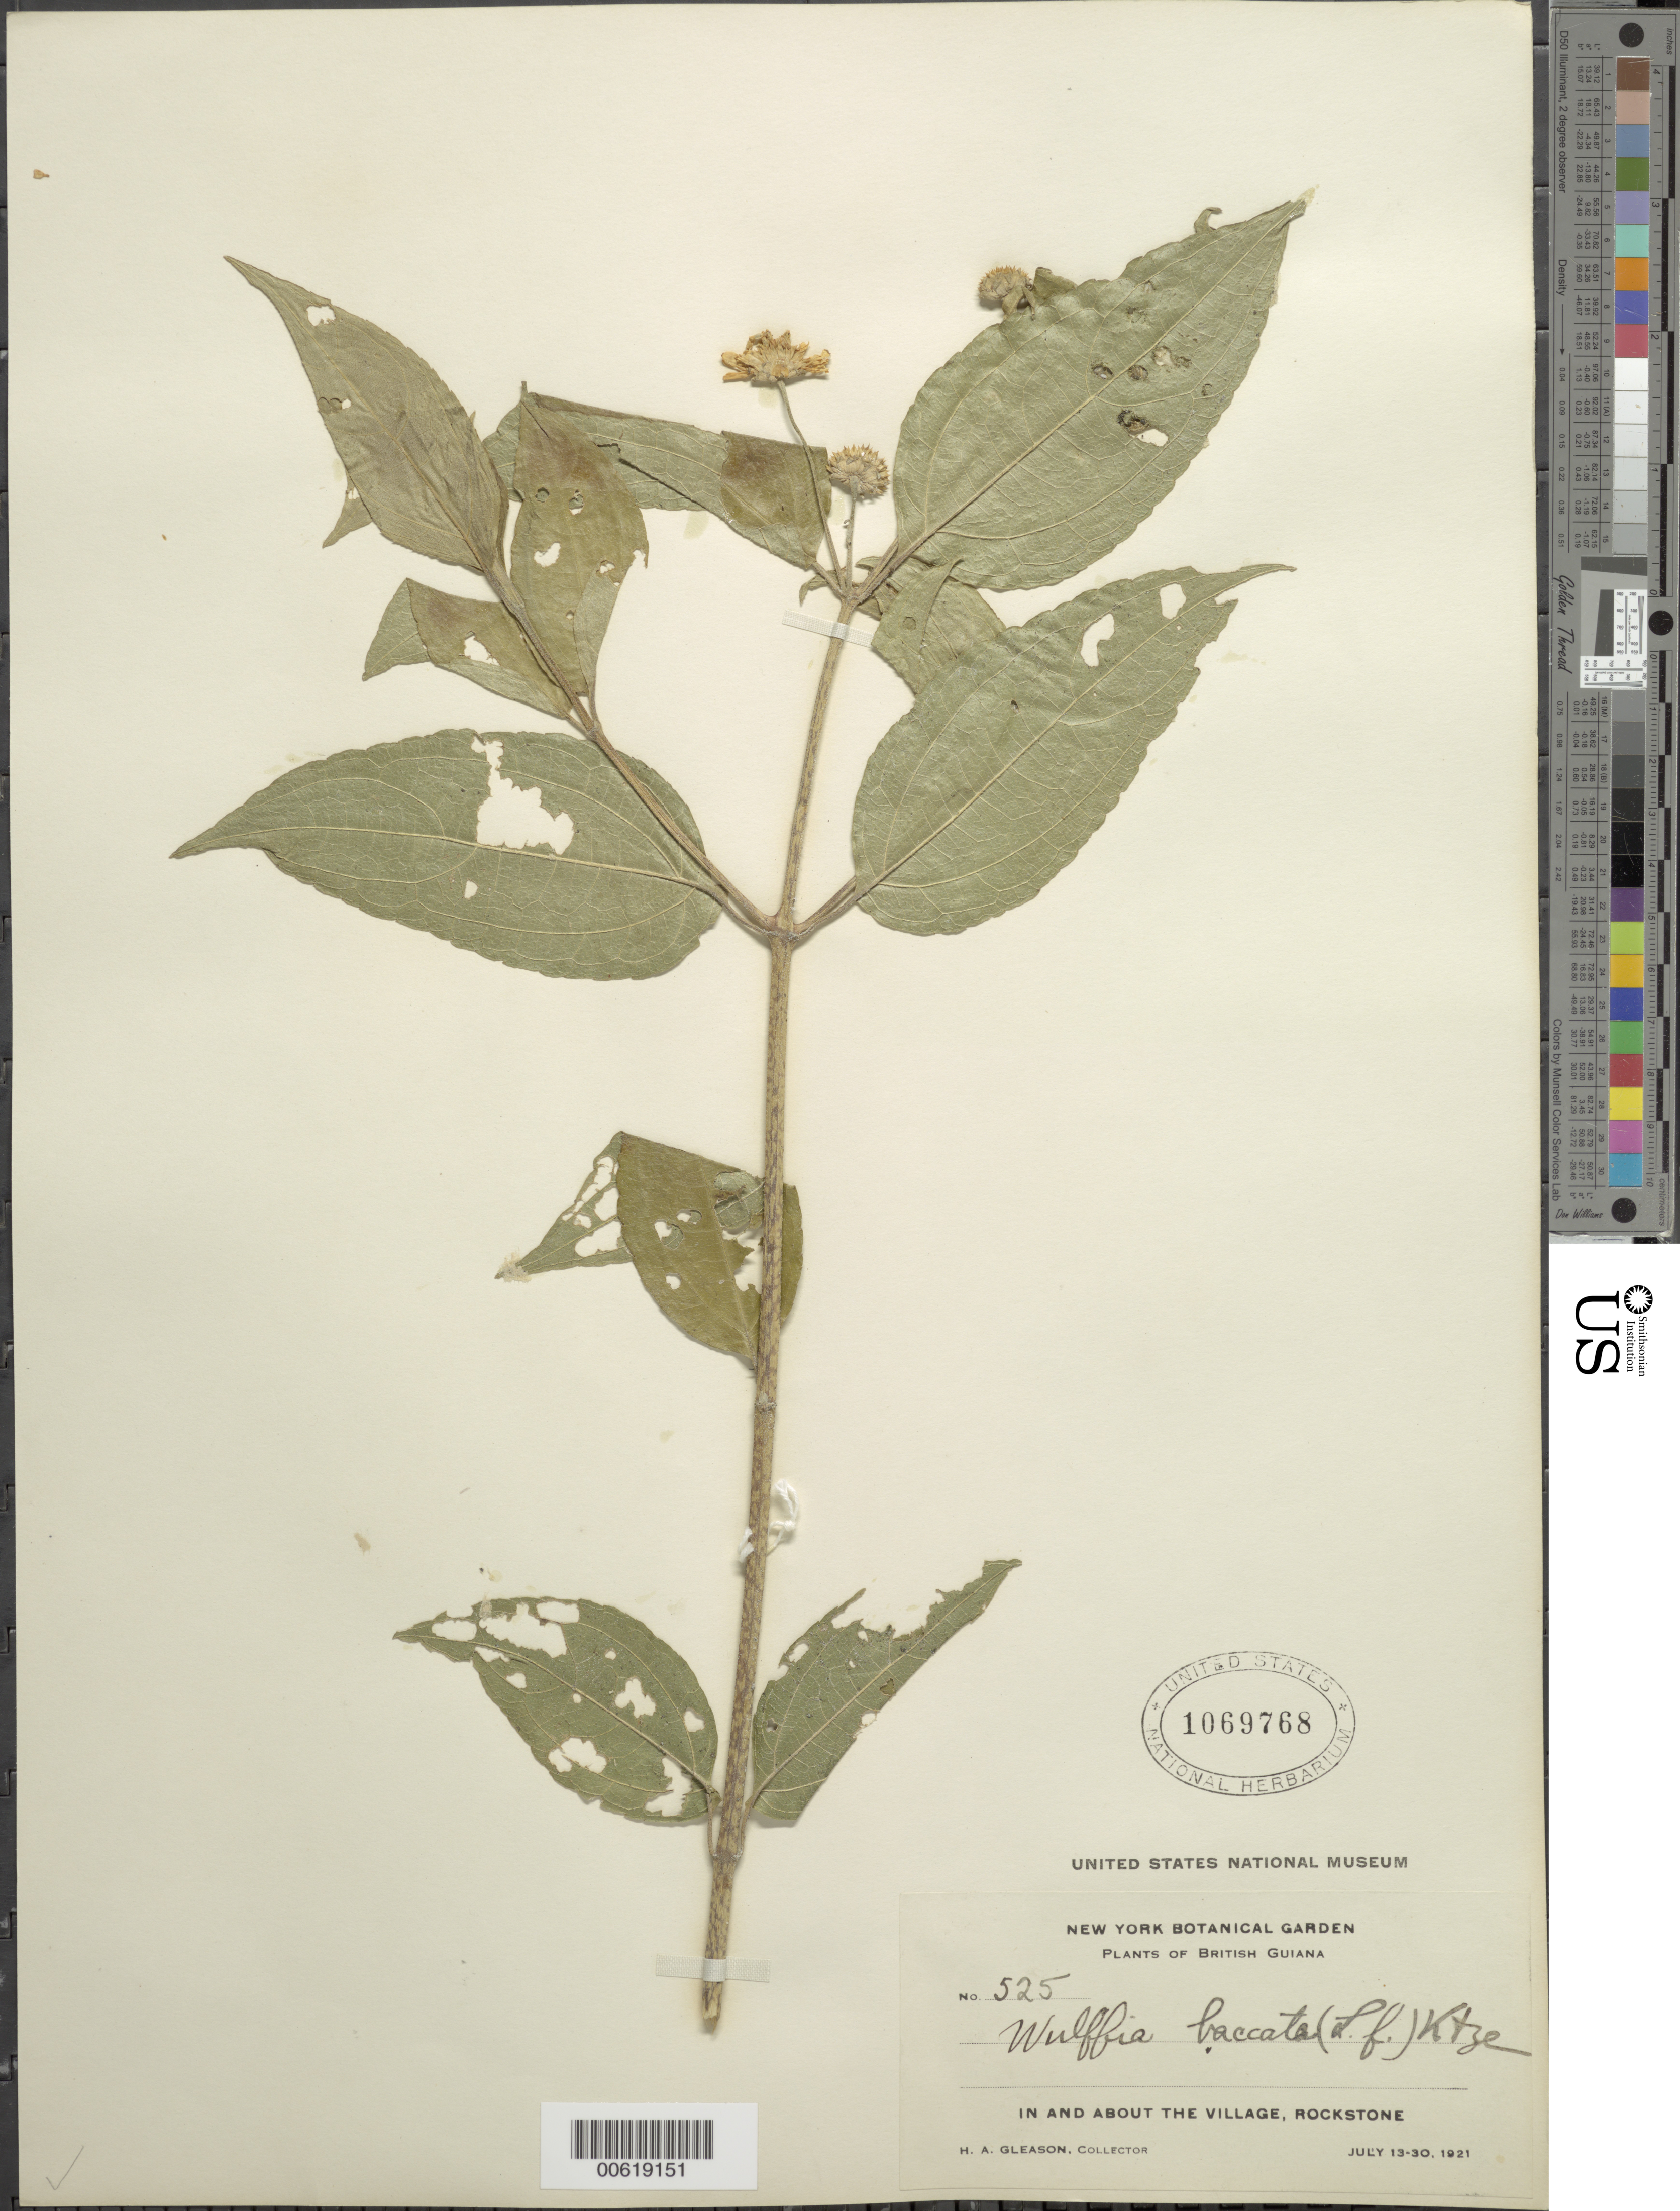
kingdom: Plantae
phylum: Tracheophyta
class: Magnoliopsida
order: Asterales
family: Asteraceae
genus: Wulffia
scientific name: Wulffia baccata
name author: (L. f.) Kuntze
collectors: H. A. Gleason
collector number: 525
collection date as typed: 13-Jul-21 to 30-Jul-21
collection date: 1921-07-13/1921-07-30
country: Guyana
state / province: U. Demerara-Berbice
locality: Rockstone, in and about the village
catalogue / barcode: US 1069768